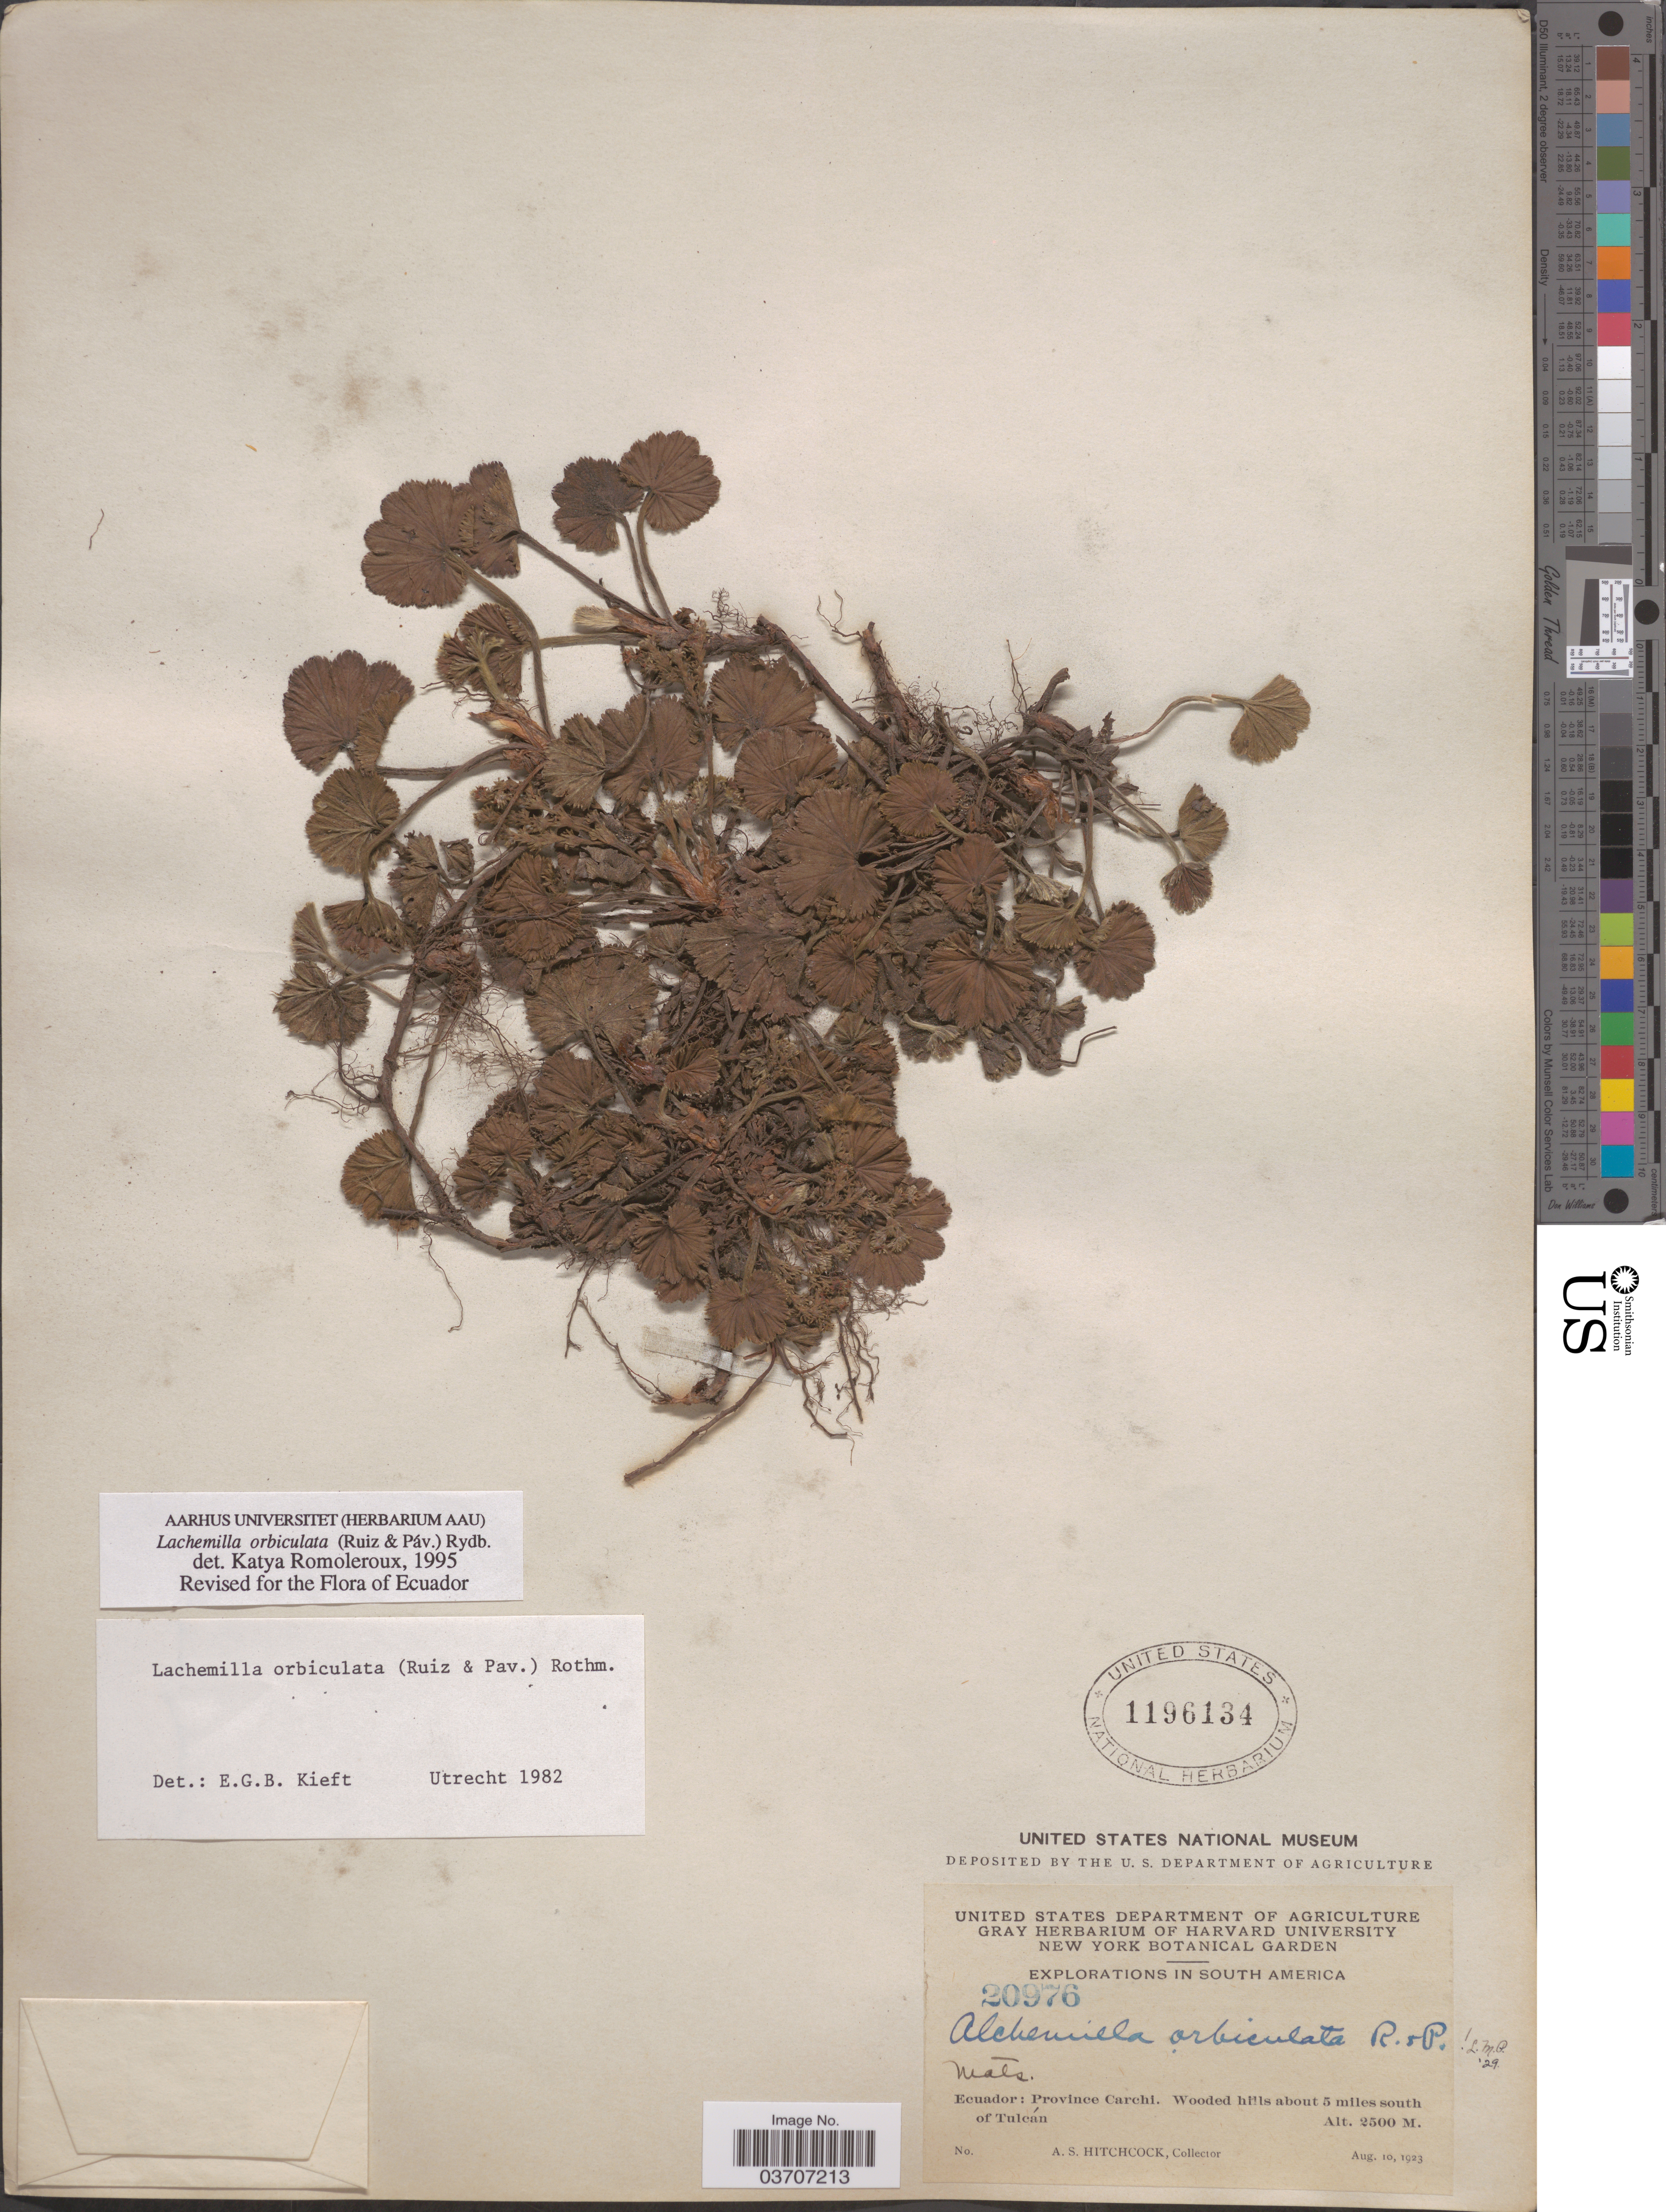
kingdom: Plantae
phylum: Tracheophyta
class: Magnoliopsida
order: Rosales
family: Rosaceae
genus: Lachemilla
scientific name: Lachemilla orbiculata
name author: (Ruiz & Pav.) Rydb.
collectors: A. S. Hitchcock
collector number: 20976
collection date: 1923-08-10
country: Ecuador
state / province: Carchi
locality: Wooded hills about 5 miles south of Tulcán.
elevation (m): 2500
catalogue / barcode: US 1196134